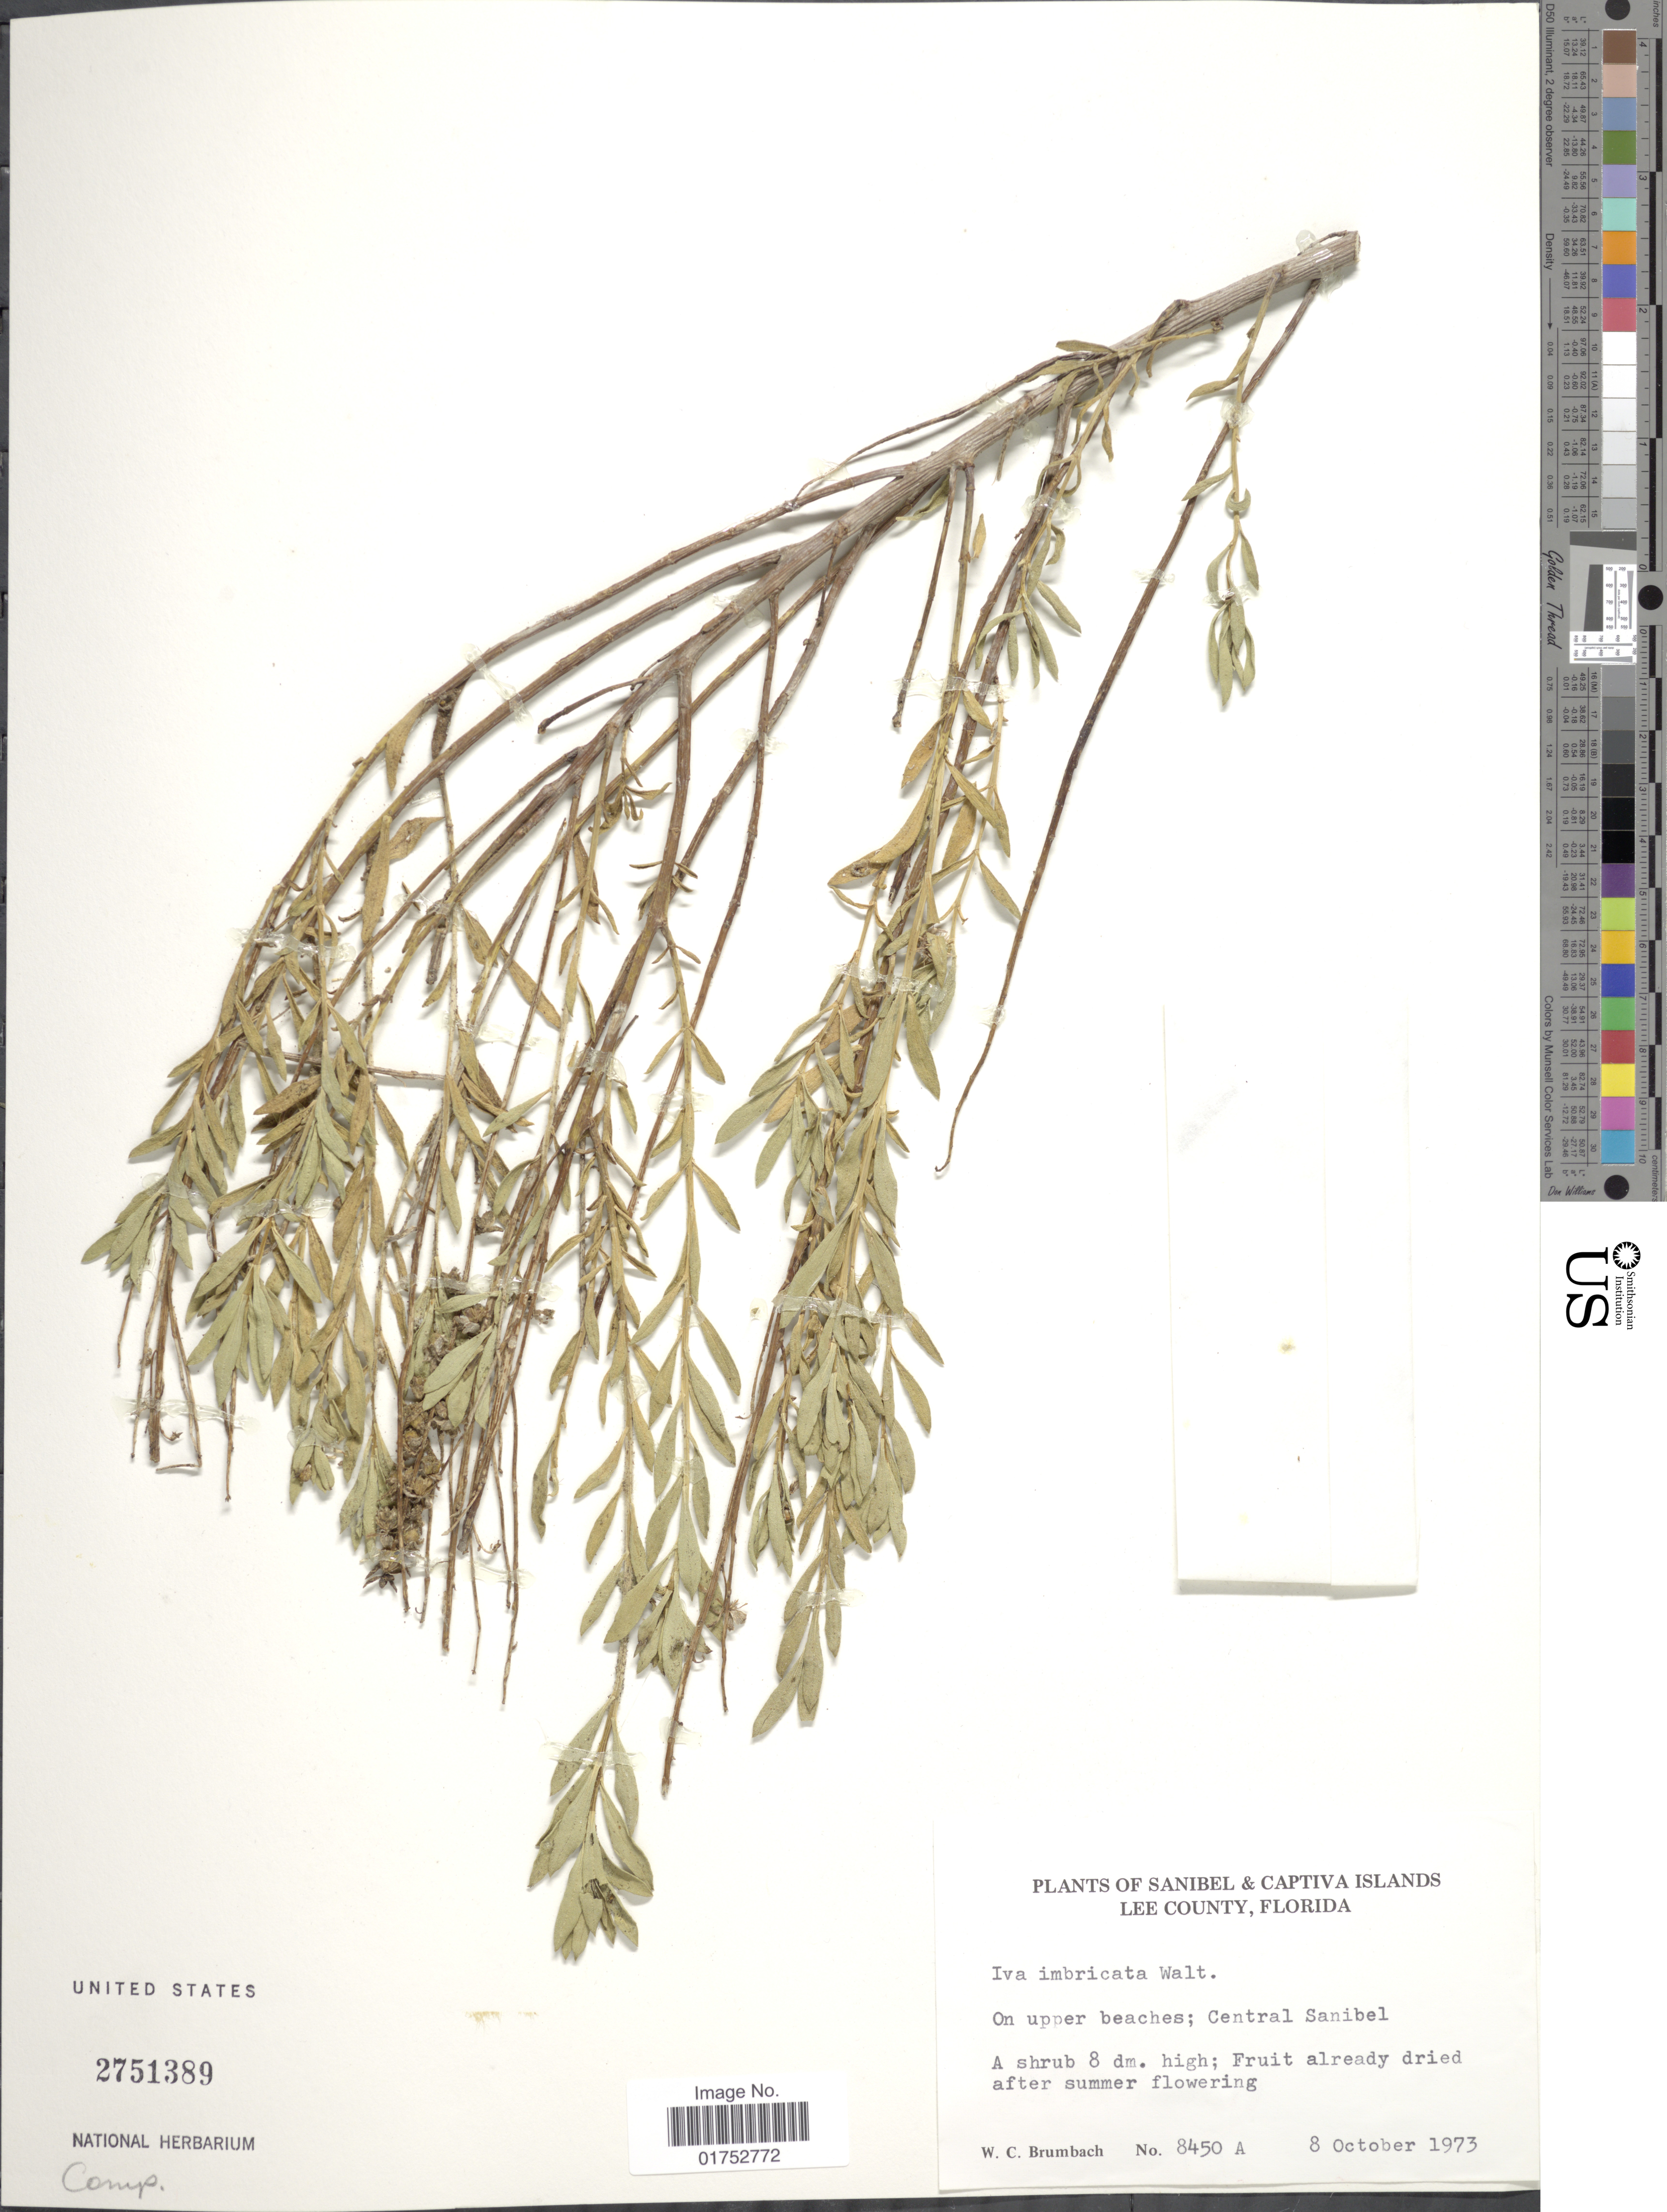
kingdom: Plantae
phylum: Tracheophyta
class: Magnoliopsida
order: Asterales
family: Asteraceae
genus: Iva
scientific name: Iva imbricata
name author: Walter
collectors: W. C. Brumbach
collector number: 8450A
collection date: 1973-10-08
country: United States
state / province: Florida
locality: Sanibel & Captiva Islands, Lee County, Central Sanibel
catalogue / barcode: US 2751389